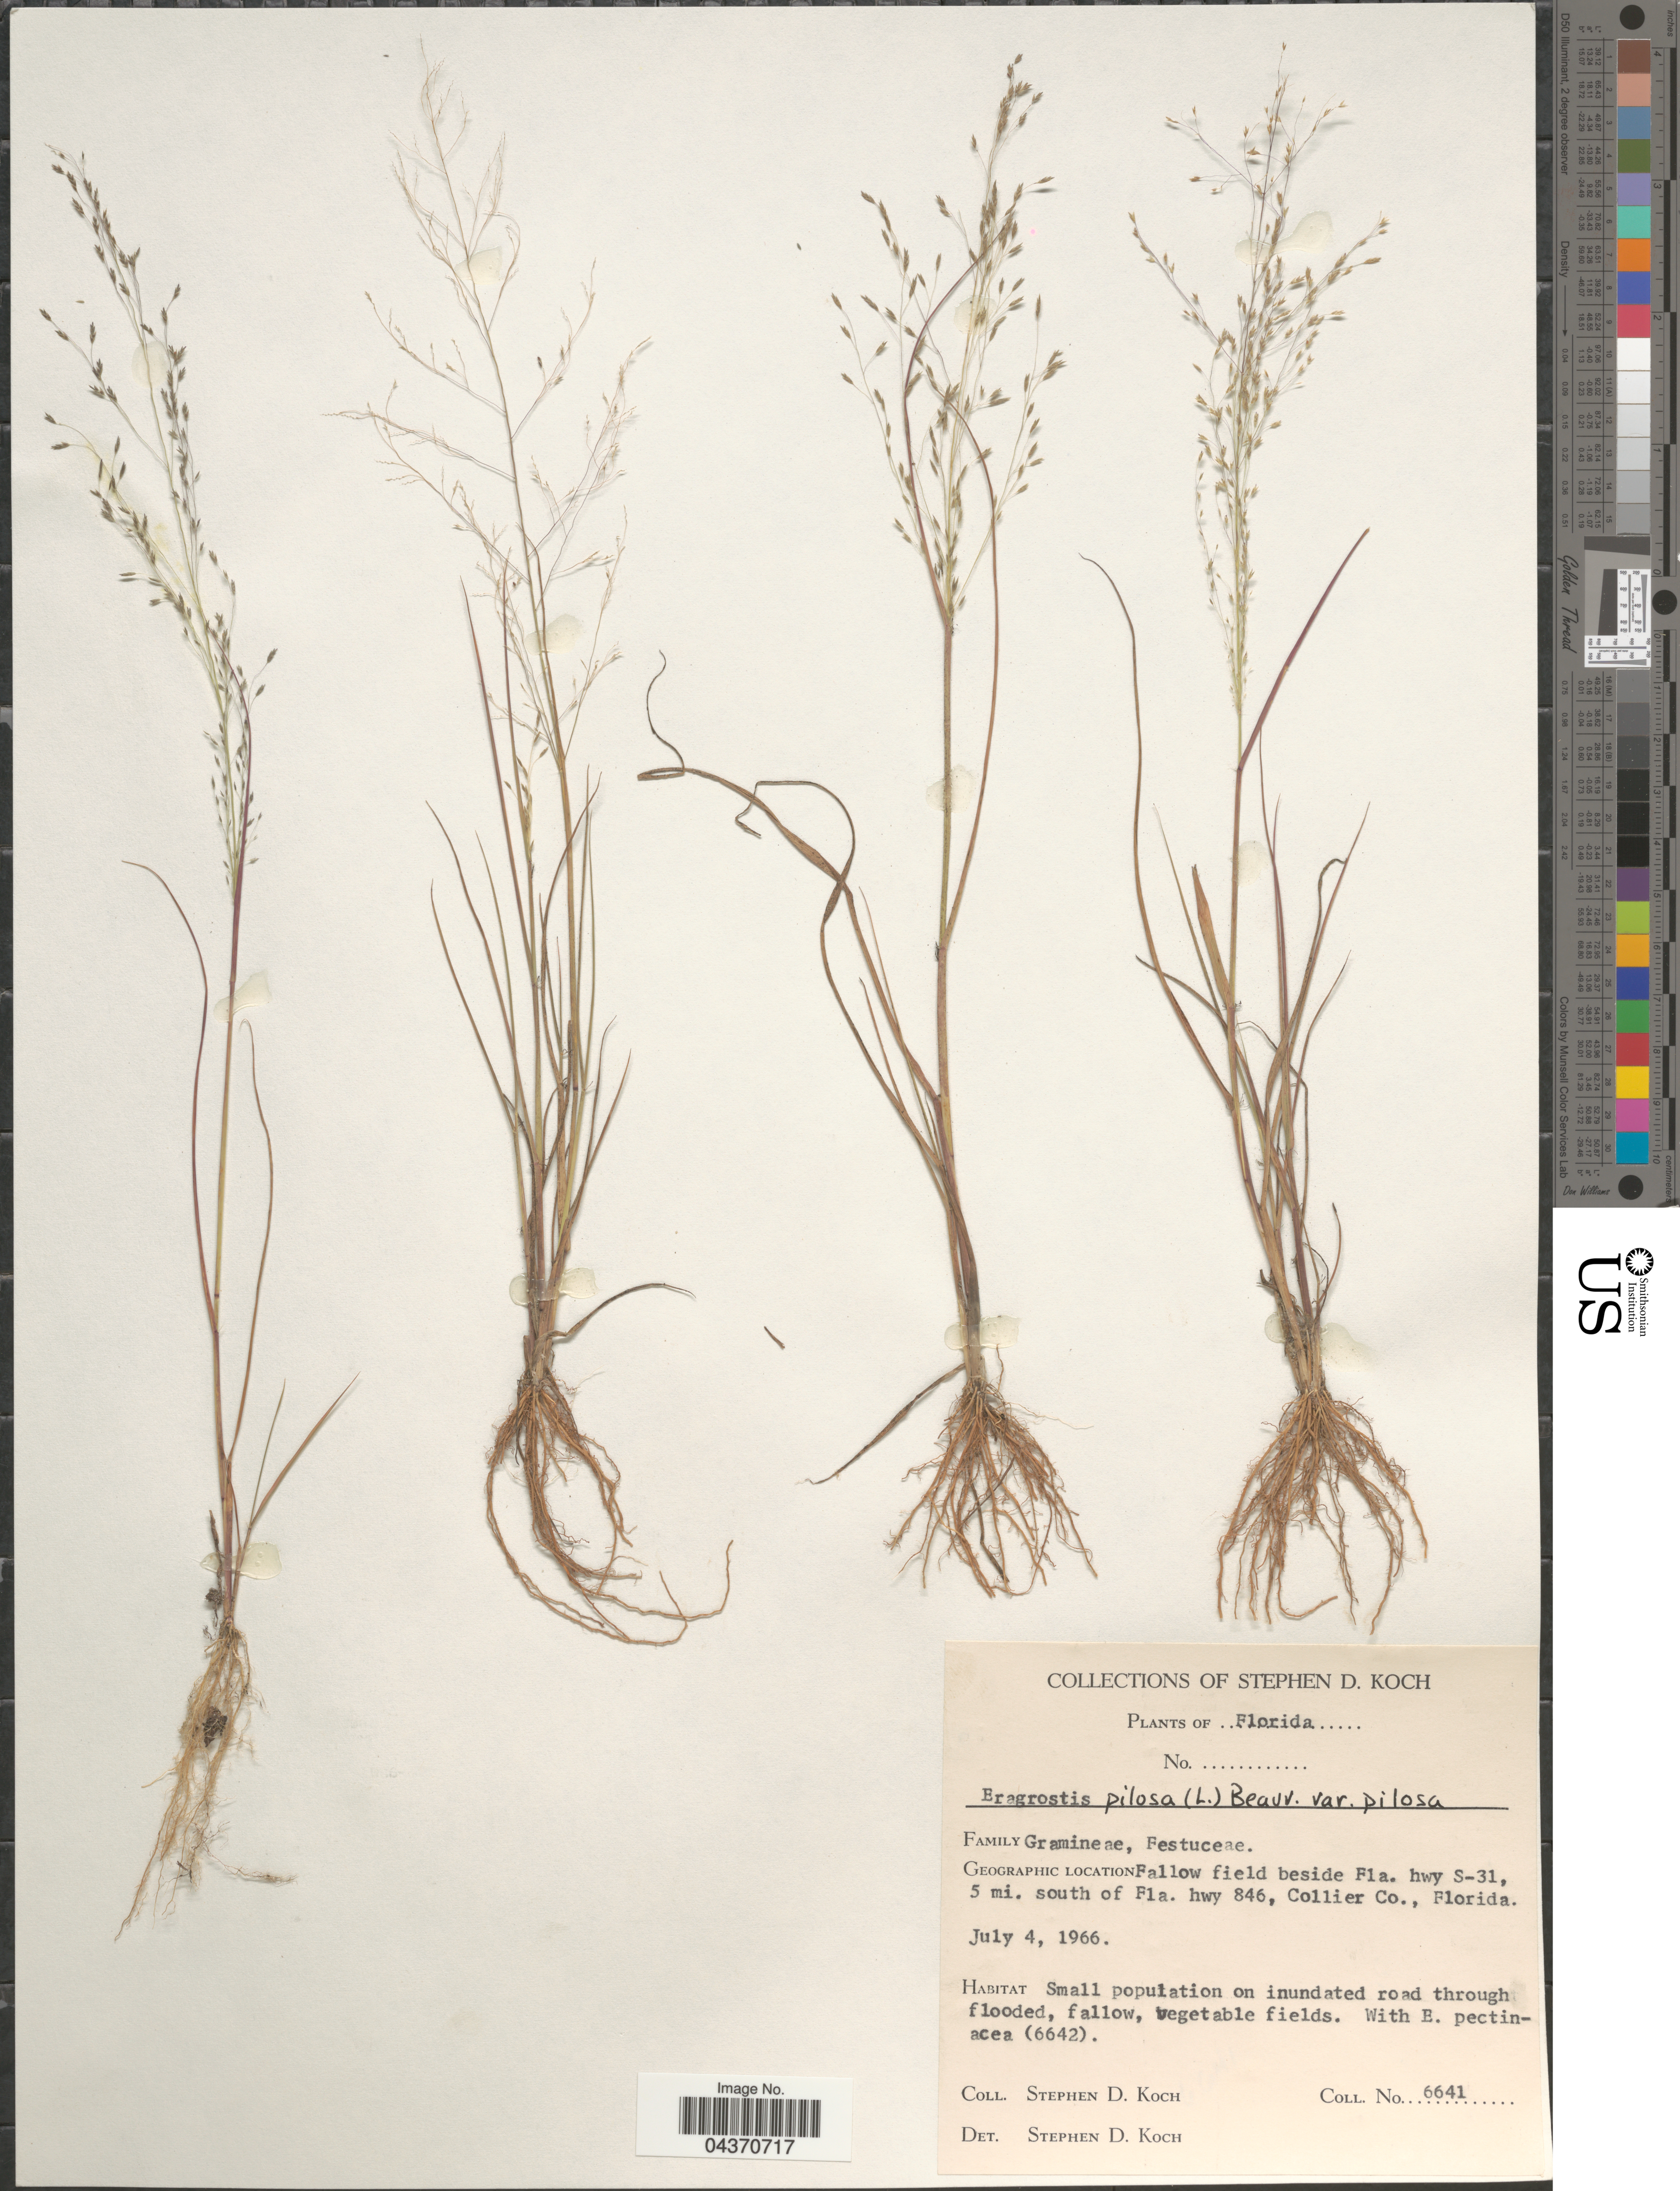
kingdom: Plantae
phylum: Tracheophyta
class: Liliopsida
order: Poales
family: Poaceae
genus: Eragrostis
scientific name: Eragrostis pilosa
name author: (L.) P. Beauv.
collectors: S. D. Koch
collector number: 6641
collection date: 1966-07-04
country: United States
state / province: Florida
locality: Fallow field beside Fla. hwy S-31, 5 mi. south of Fla. hwy 846, Collier Co.